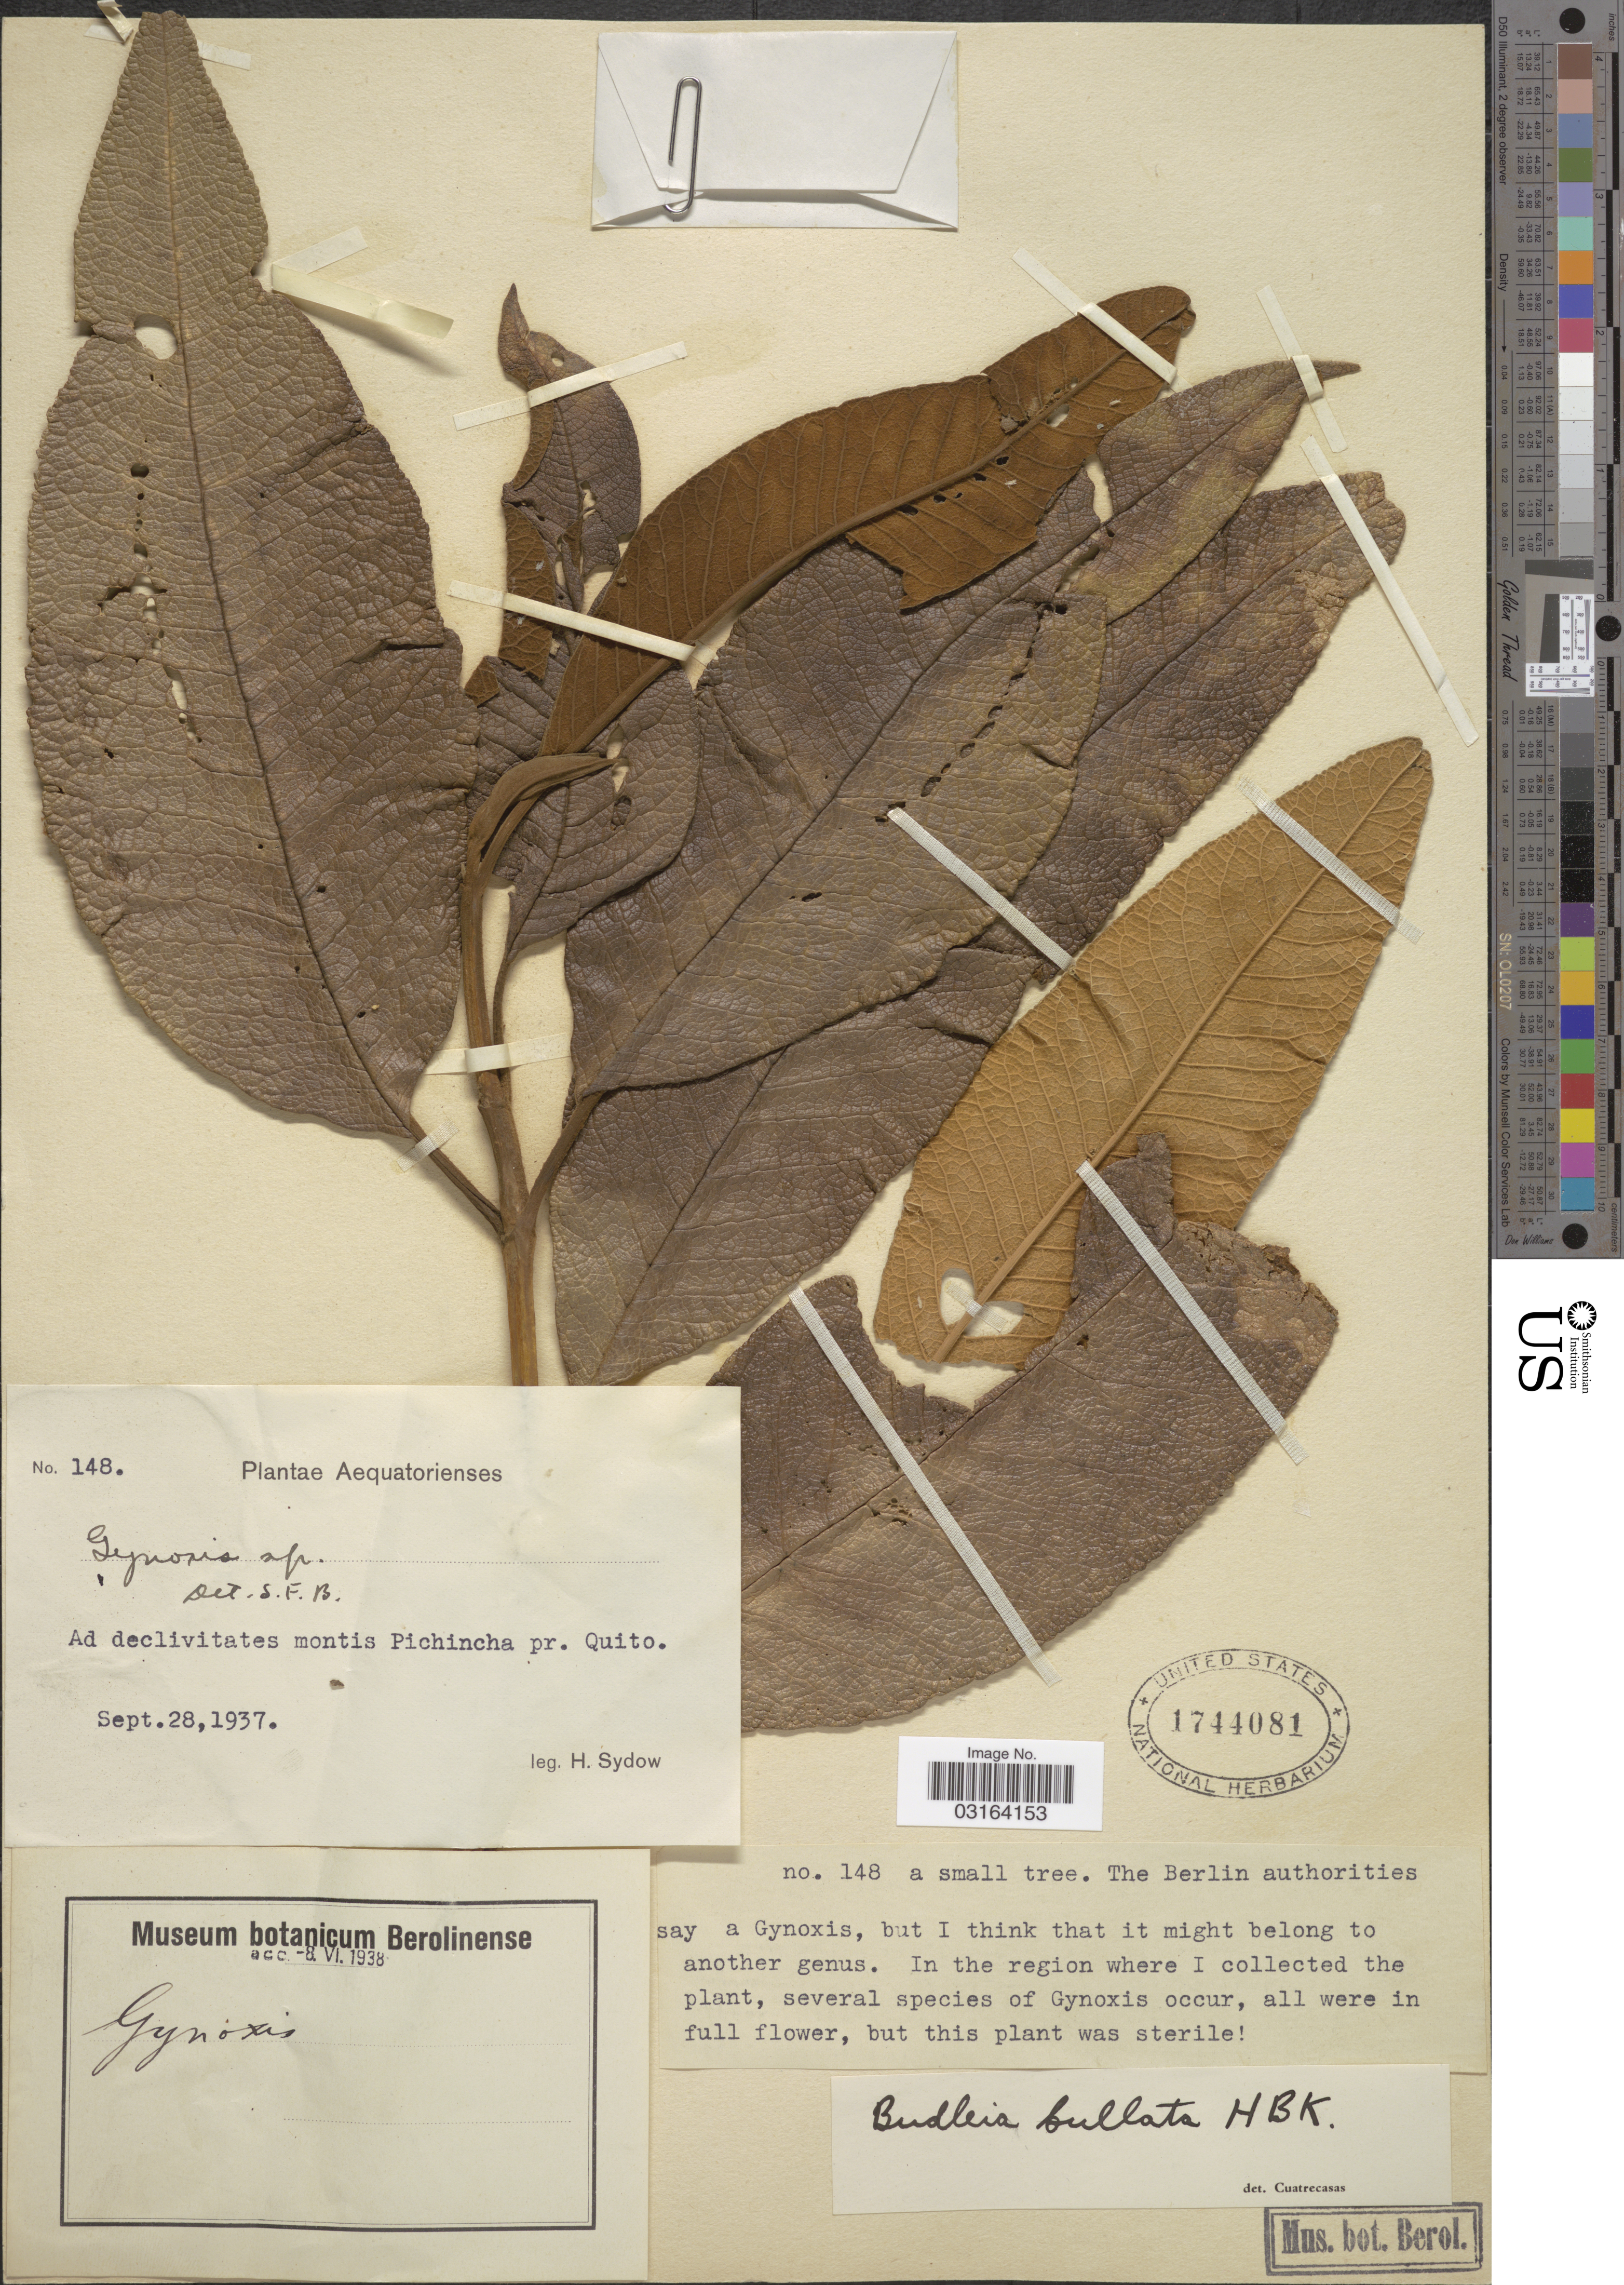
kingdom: Plantae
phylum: Tracheophyta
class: Magnoliopsida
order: Lamiales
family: Scrophulariaceae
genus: Buddleja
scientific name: Buddleja bullata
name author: Kunth in Humb. & et al.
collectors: H. Sydow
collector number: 148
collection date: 1937-09-28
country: Ecuador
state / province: Pichincha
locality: Ad declivitates montis Pichincha pr. Quito.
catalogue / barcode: US 1744081